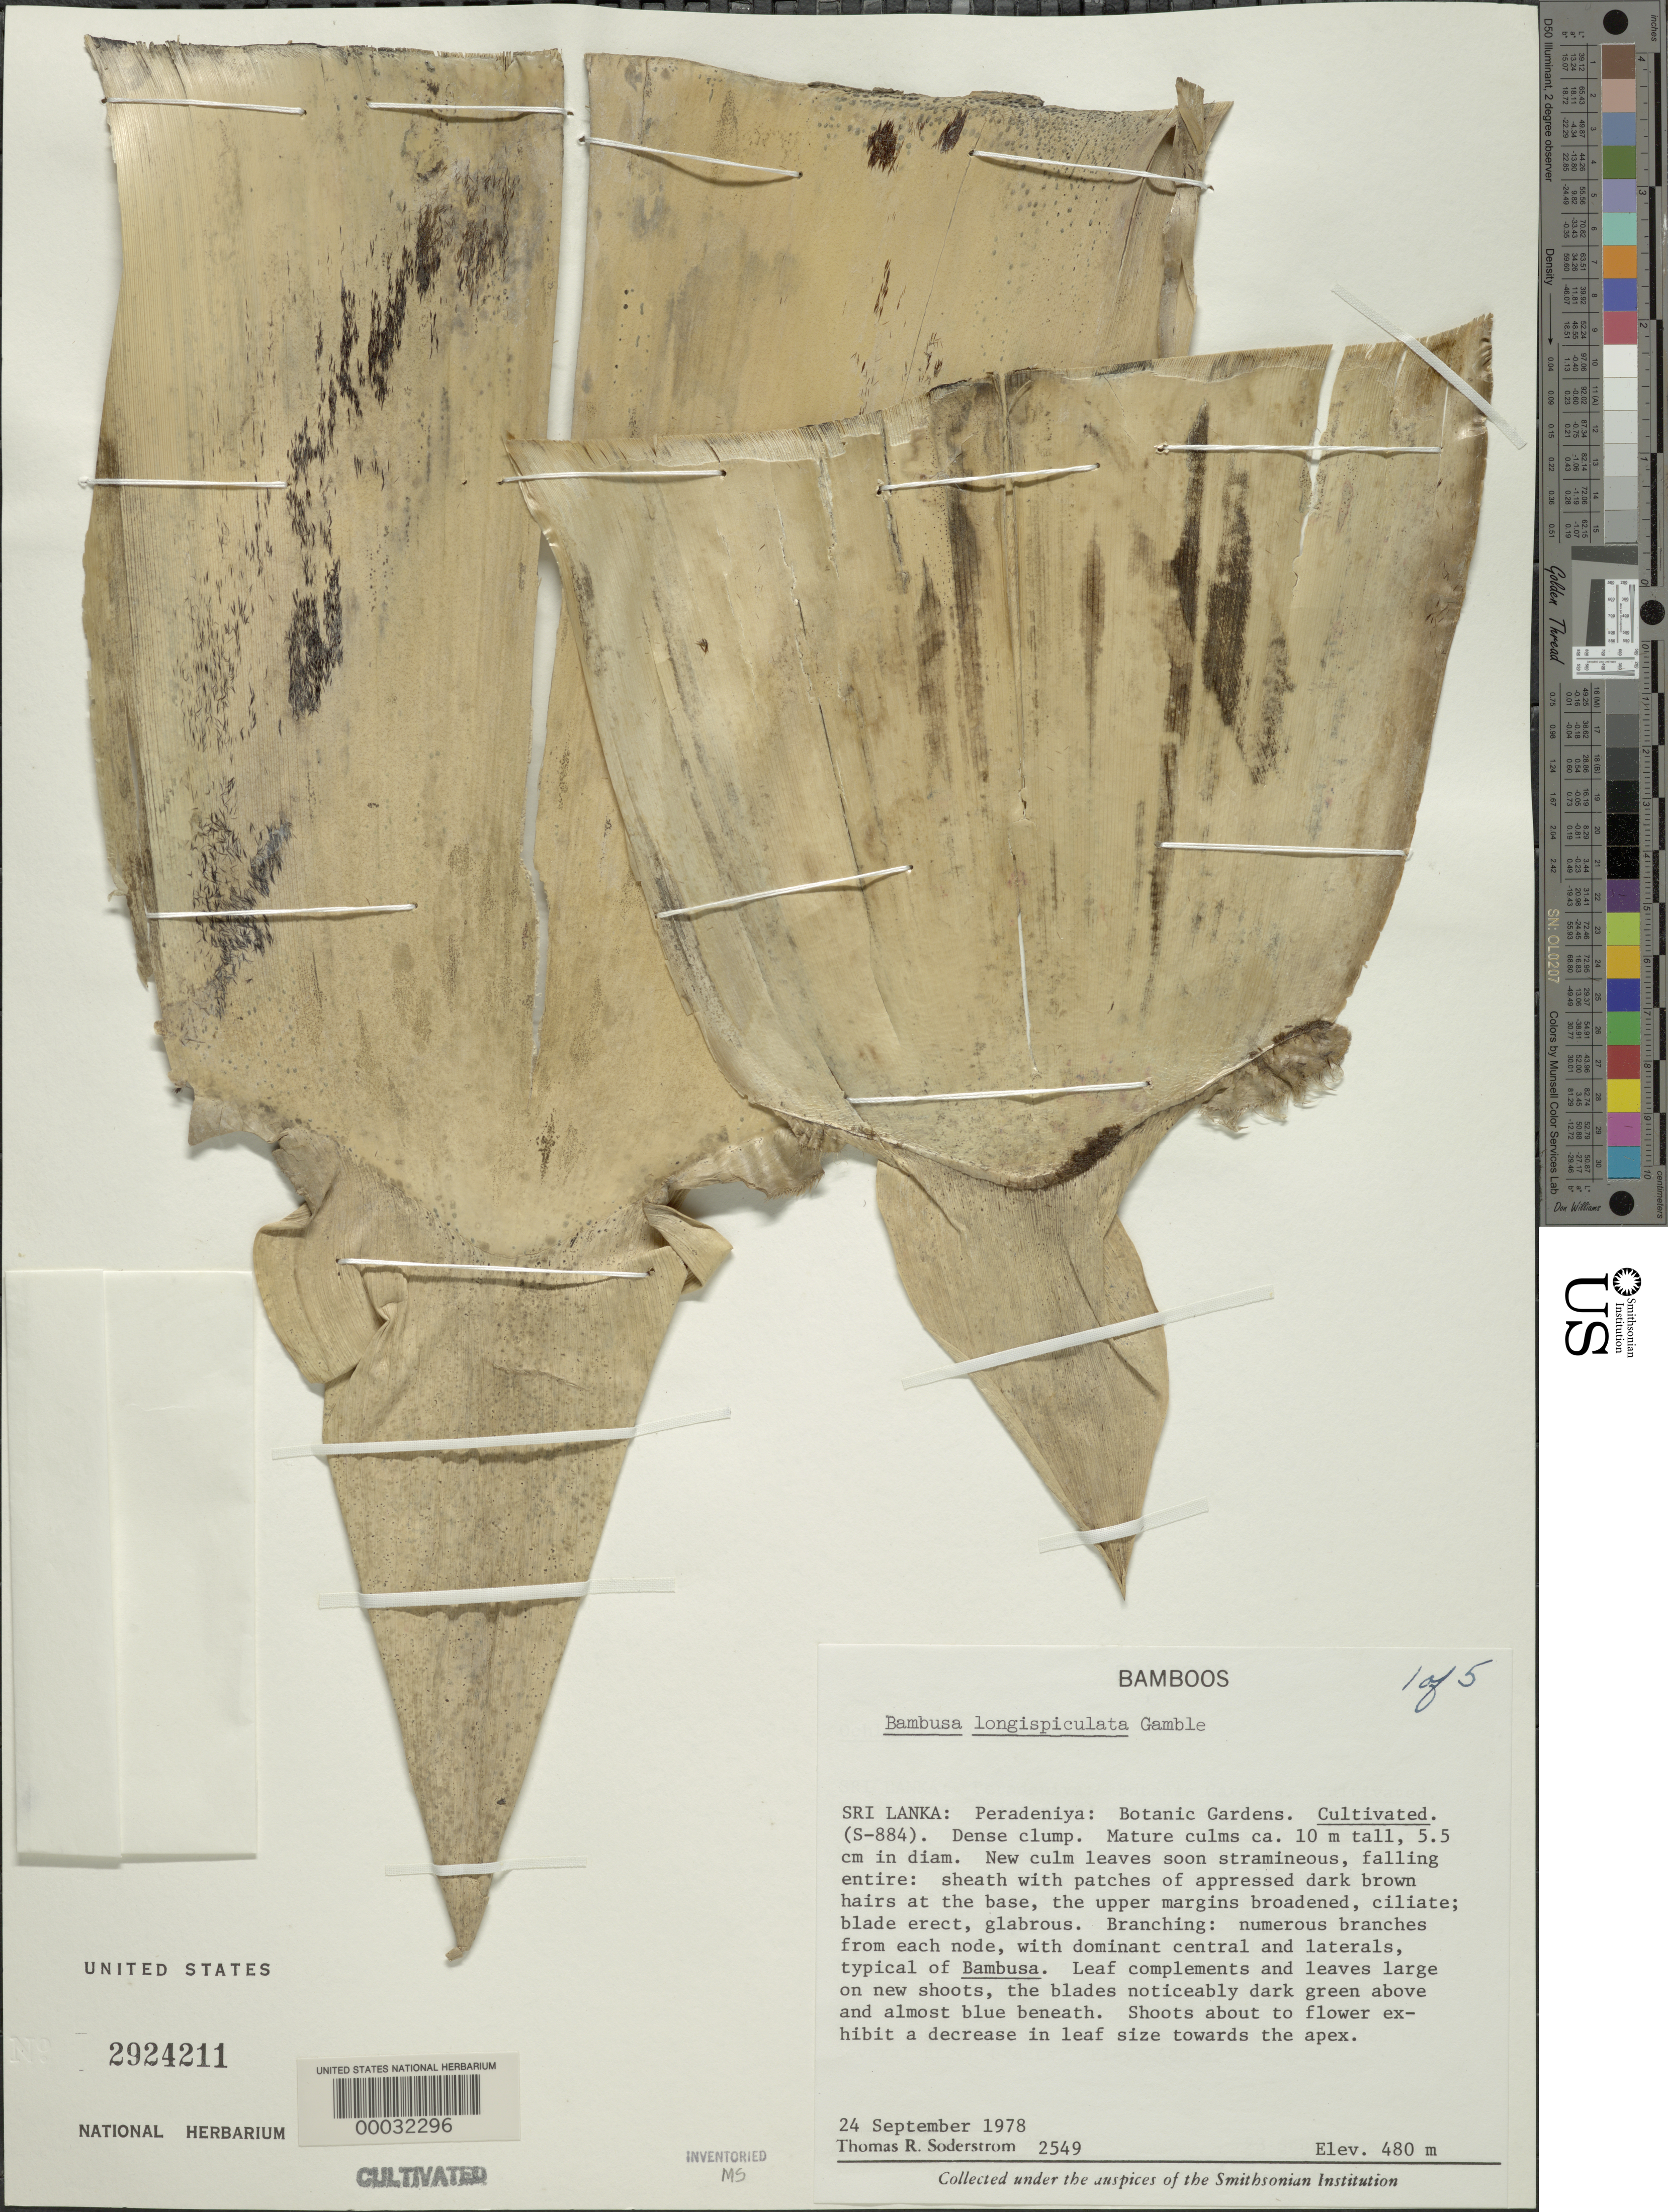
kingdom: Plantae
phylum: Tracheophyta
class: Liliopsida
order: Poales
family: Poaceae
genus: Bambusa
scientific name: Bambusa longispiculata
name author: Gamble ex Brandis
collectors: T. R. Soderstrom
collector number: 2549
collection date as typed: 24 Sep 1978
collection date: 1978-09-24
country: Sri Lanka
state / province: Central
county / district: Kandy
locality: Peradeniya botanical gardens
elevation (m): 480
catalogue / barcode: US 2924211